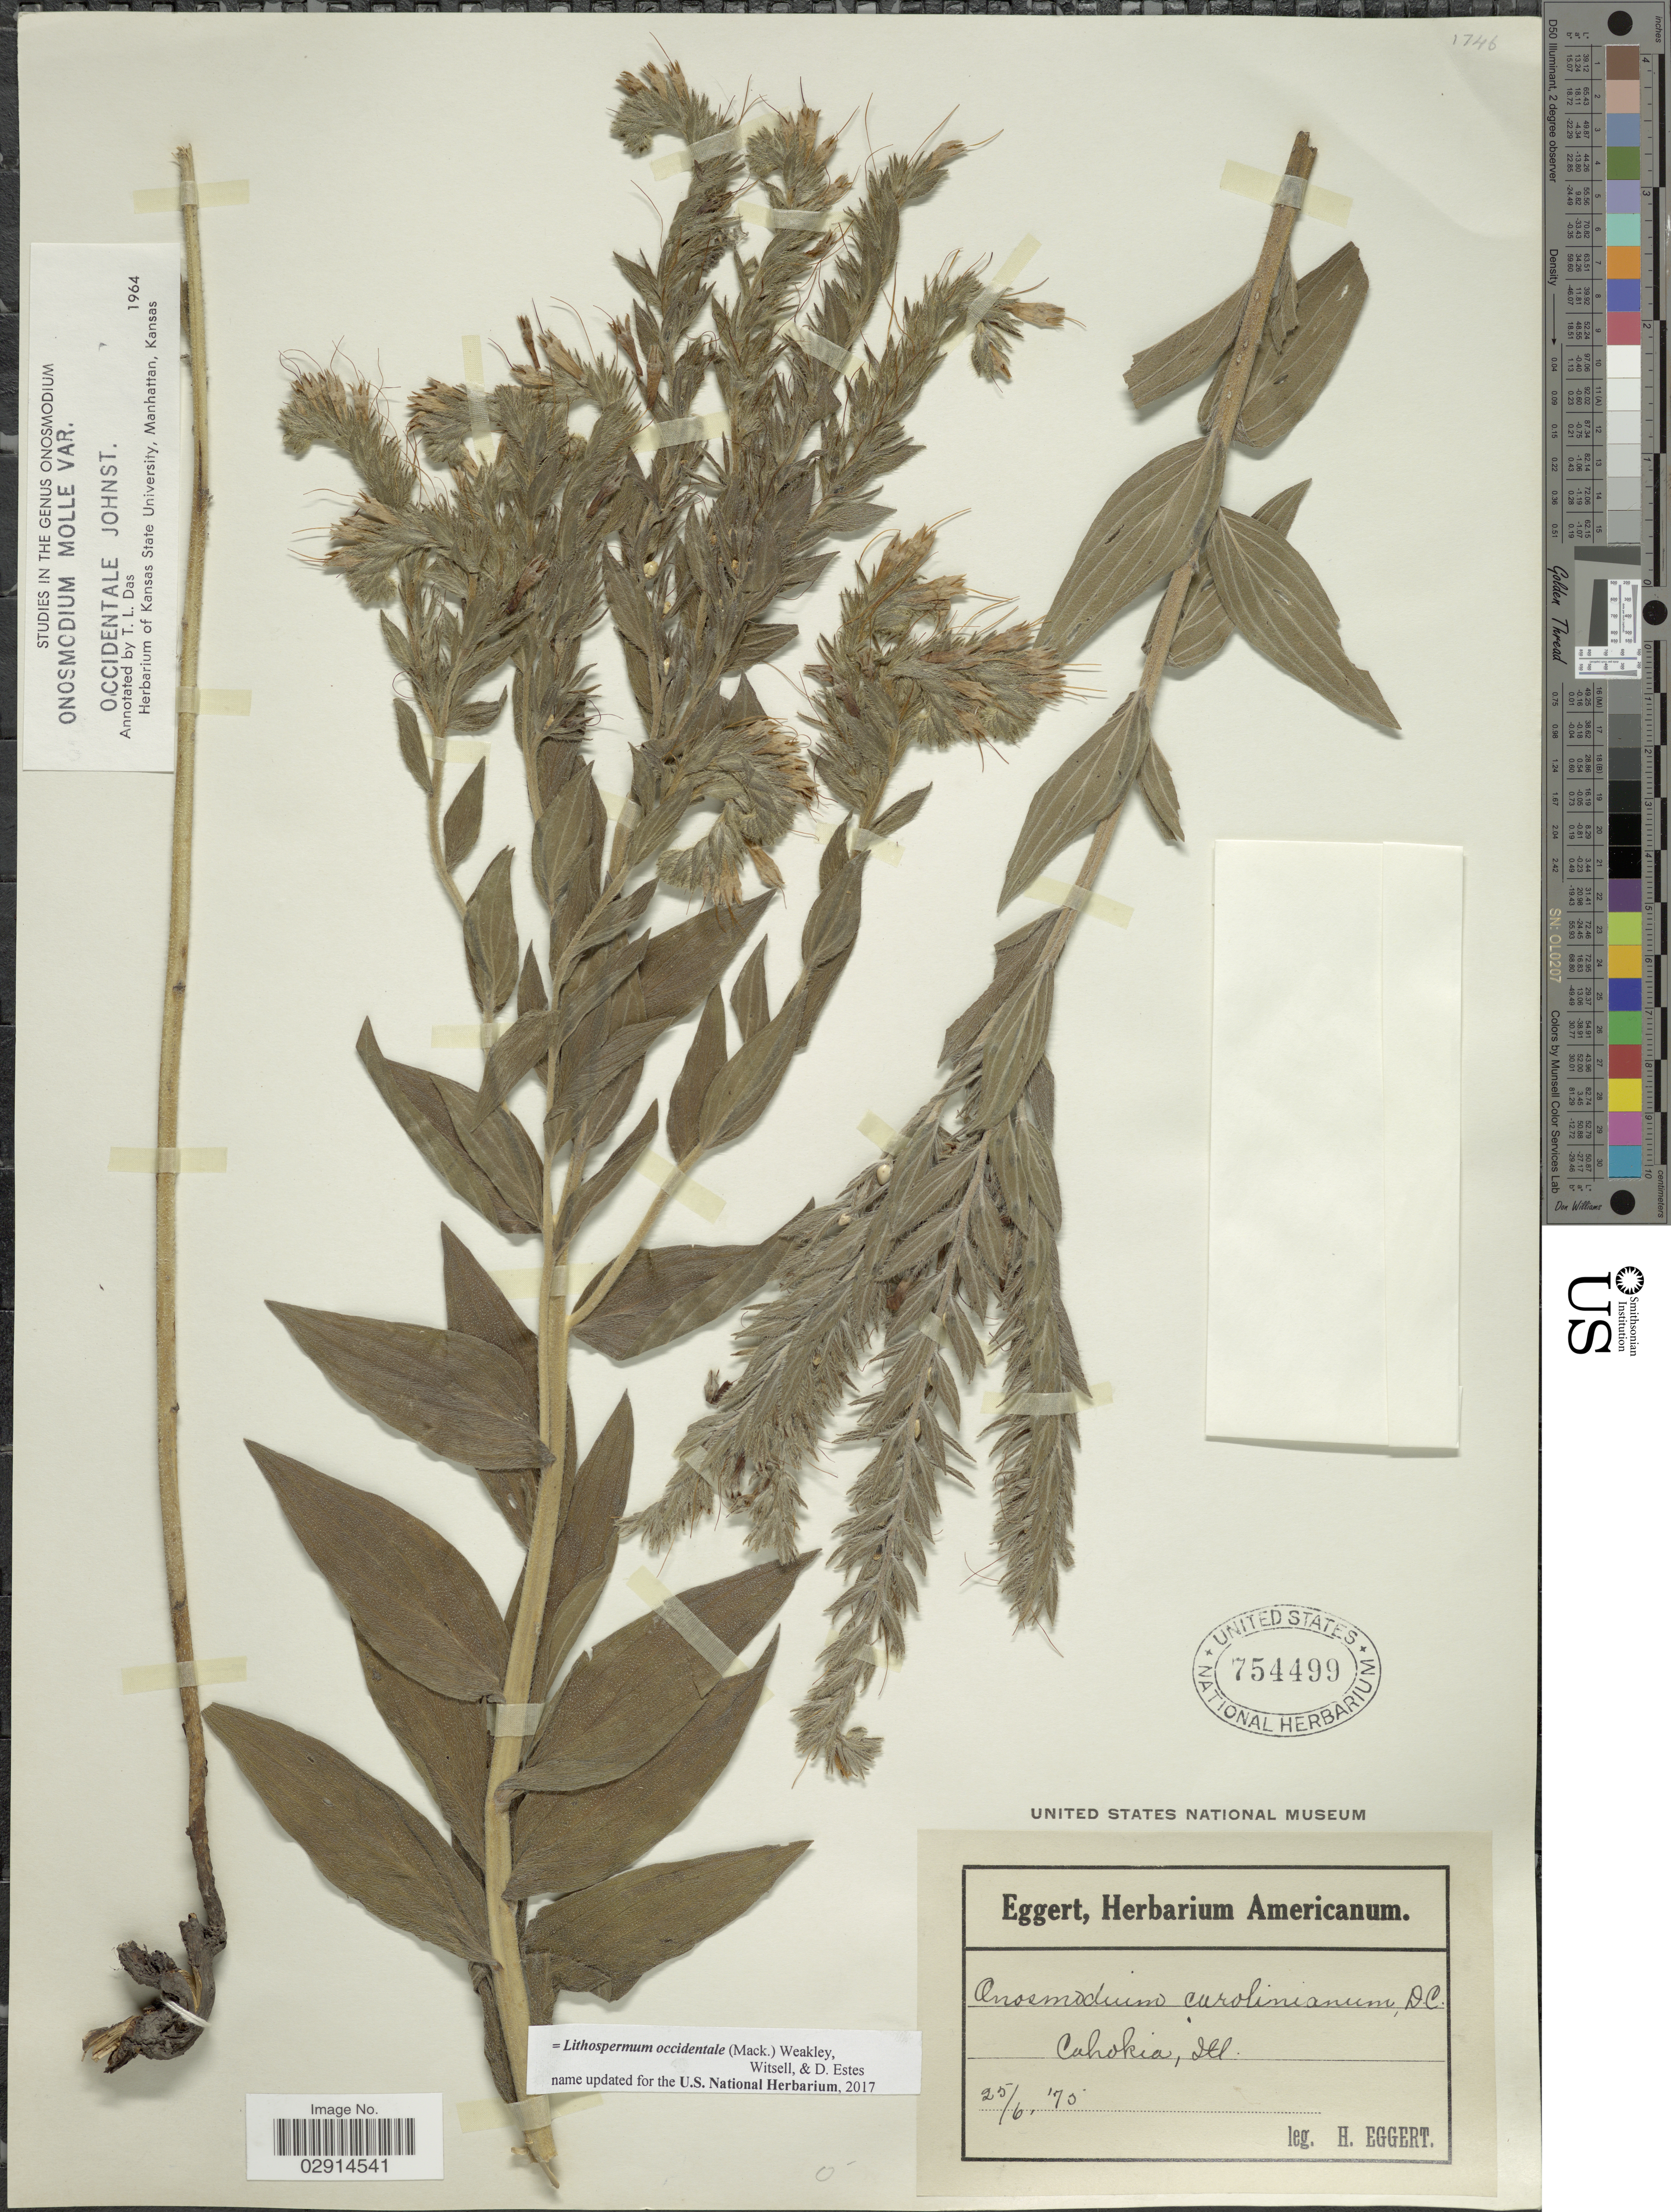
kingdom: Plantae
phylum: Tracheophyta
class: Magnoliopsida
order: Boraginales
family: Boraginaceae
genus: Lithospermum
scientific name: Lithospermum occidentale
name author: (Mack.) Weakley et al.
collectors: H. Eggert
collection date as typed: Transcribed d/m/y: 25/6/75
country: United States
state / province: Illinois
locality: Cahokia, Ill.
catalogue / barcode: US 754499